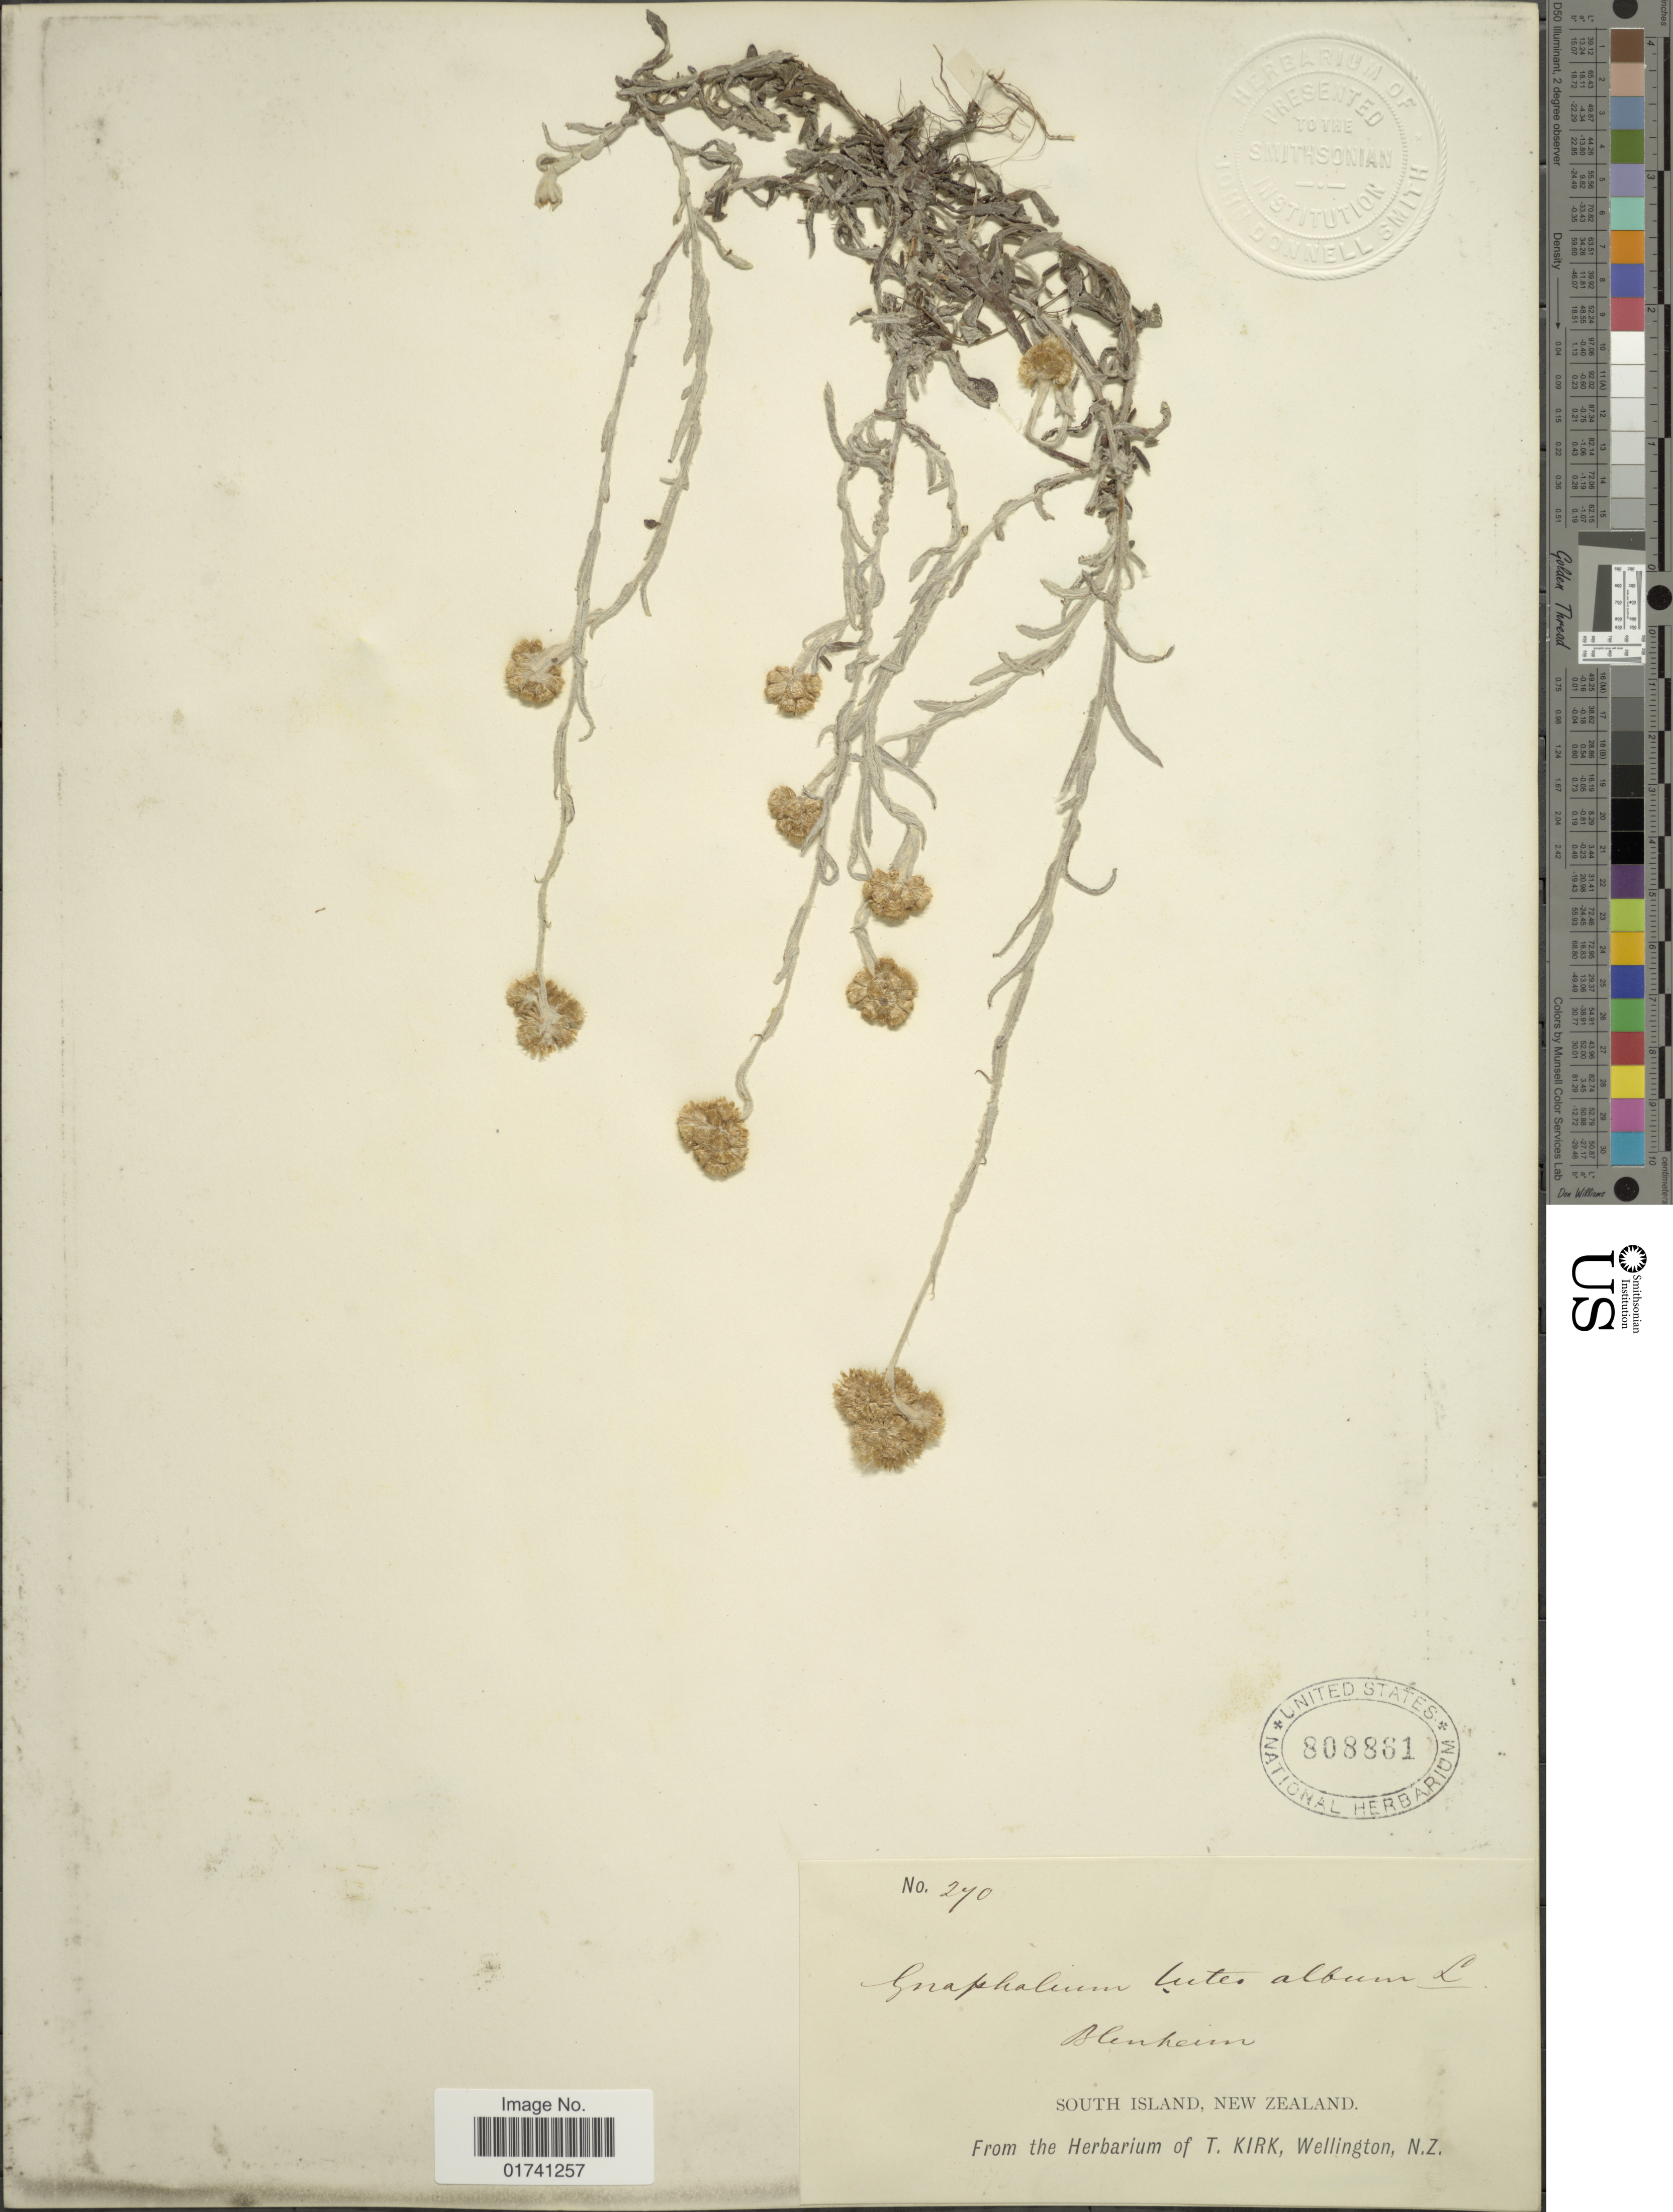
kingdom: Plantae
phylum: Tracheophyta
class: Magnoliopsida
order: Asterales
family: Asteraceae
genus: Laphangium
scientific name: Laphangium luteoalbum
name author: (L.) Tzvelev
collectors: ex herb. T. Kirk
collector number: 270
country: New Zealand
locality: South Island. Blenheim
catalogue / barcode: US 808861